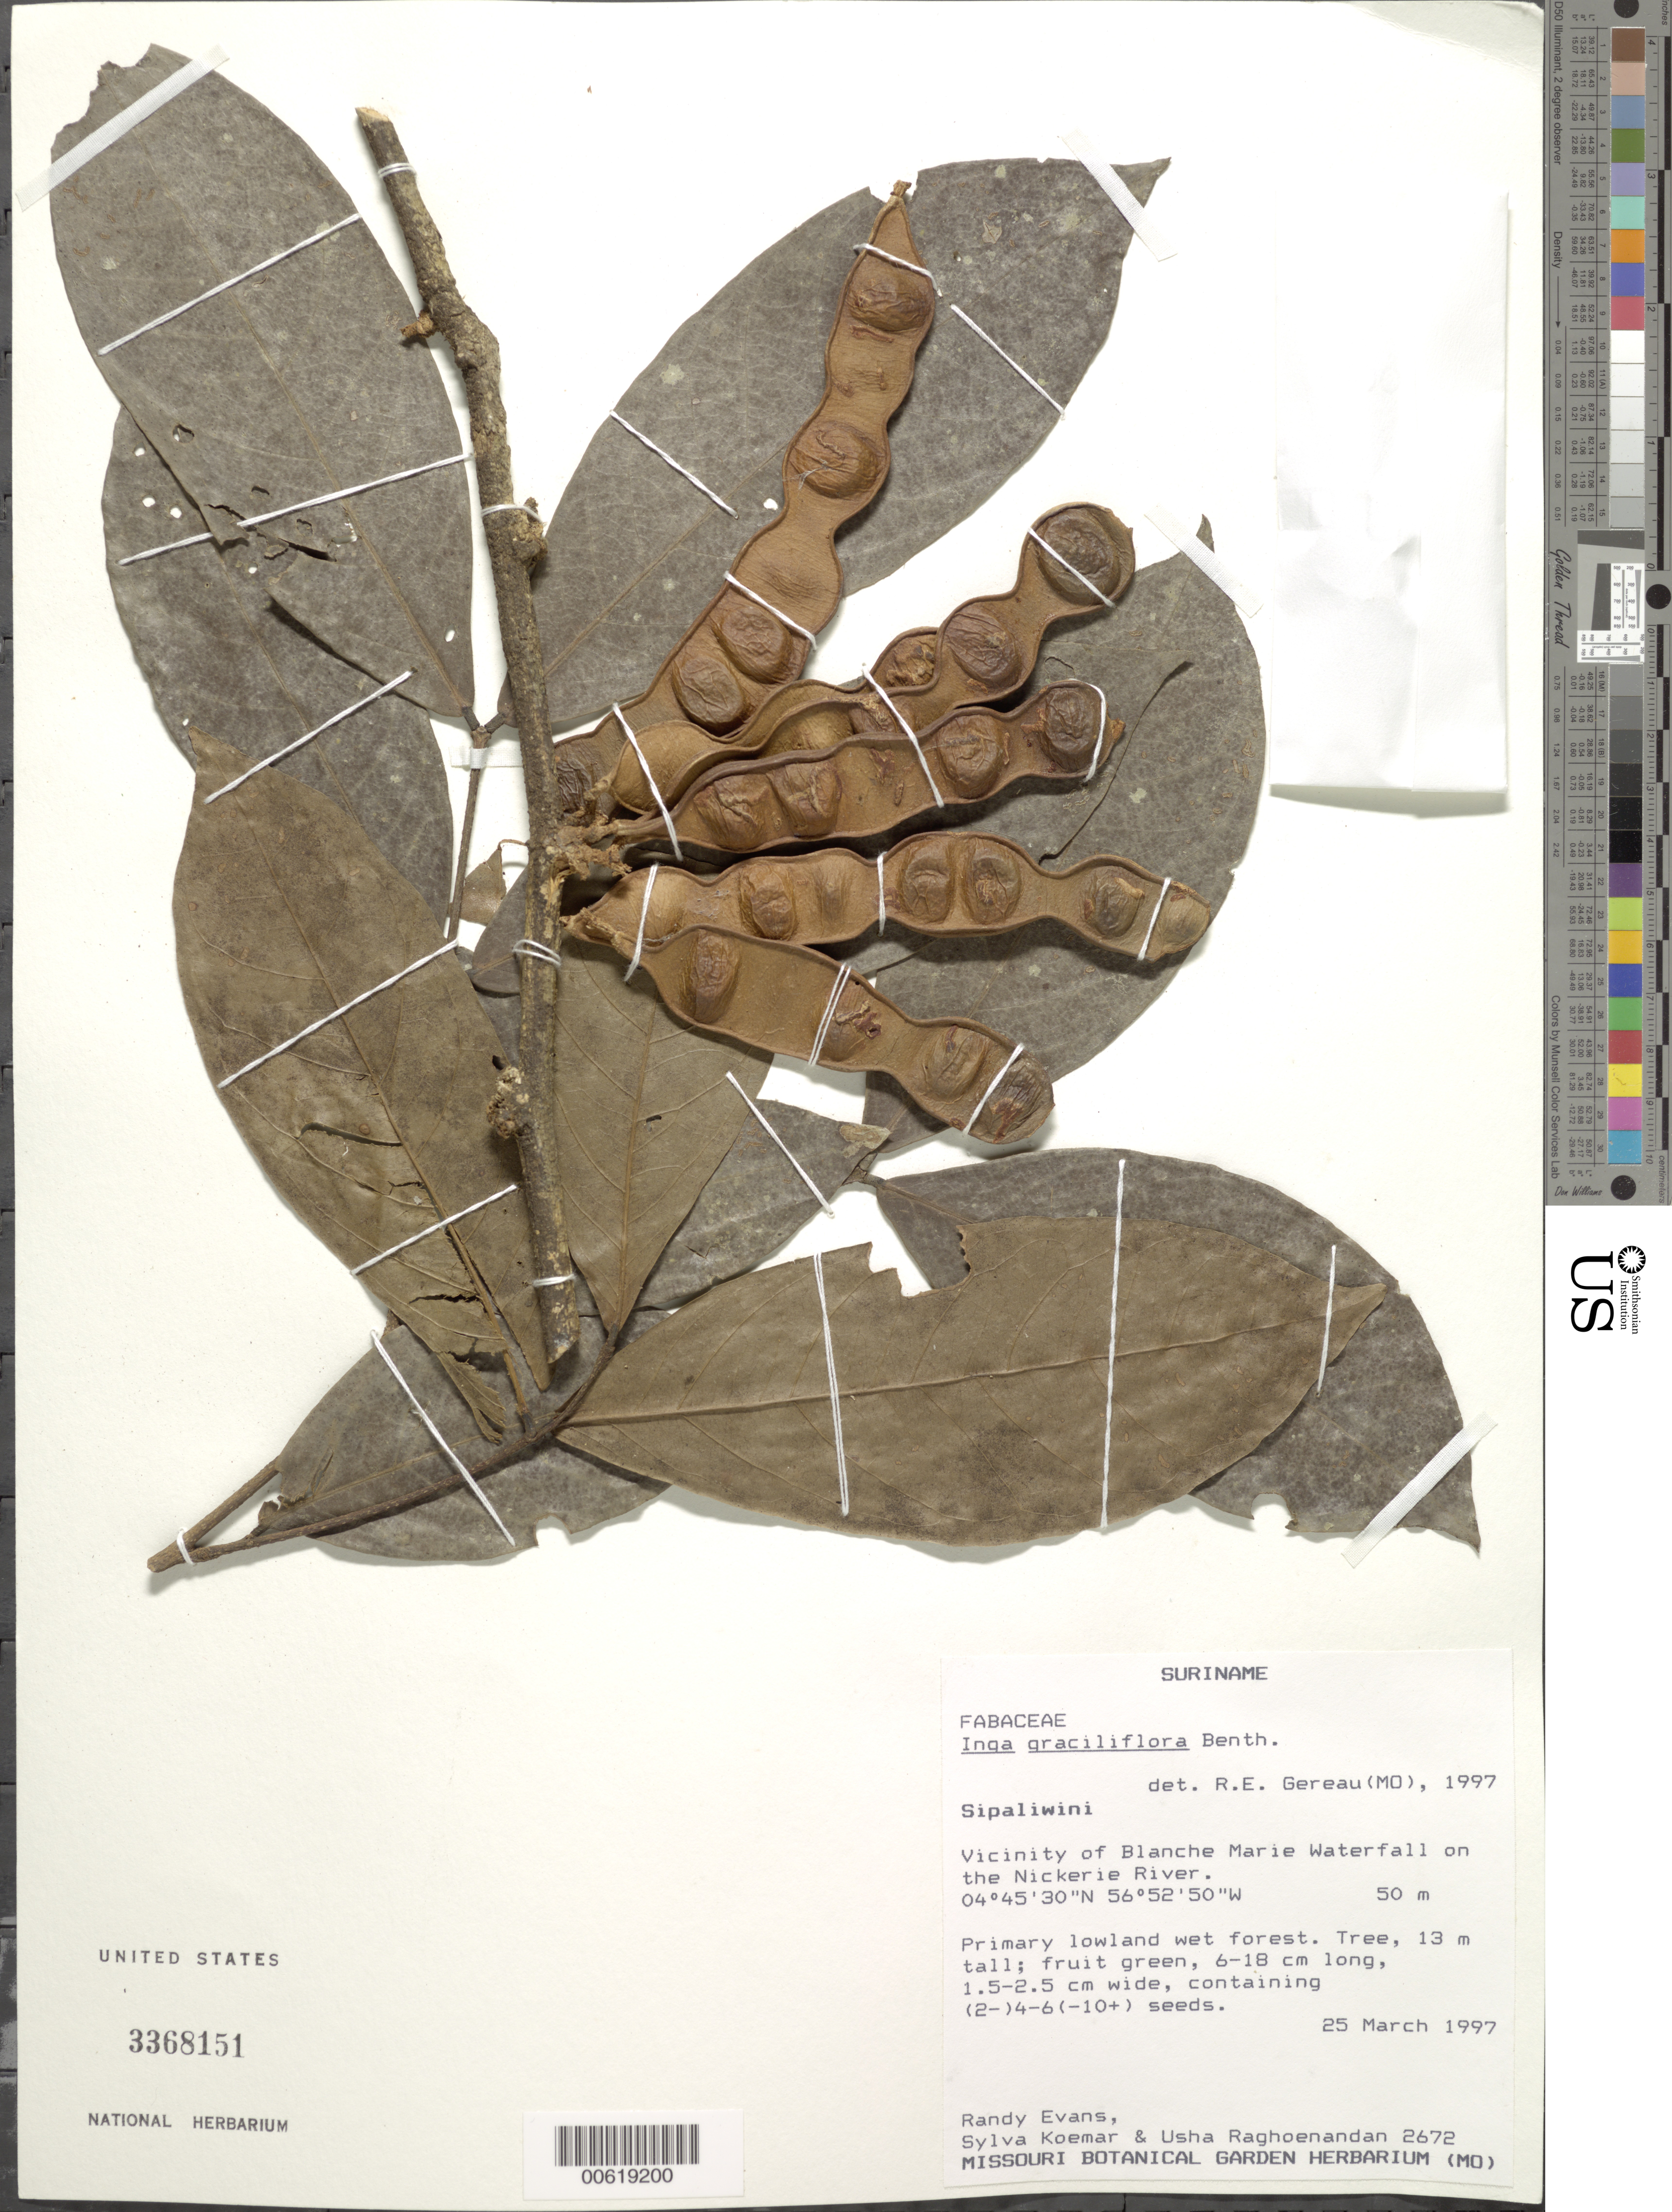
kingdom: Plantae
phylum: Tracheophyta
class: Magnoliopsida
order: Fabales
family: Fabaceae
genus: Inga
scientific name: Inga graciliflora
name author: Benth.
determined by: Gereau, R. E.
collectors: R. Evans, S. Koemar & U. Raghoenandan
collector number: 2672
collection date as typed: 25-Mar-97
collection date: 1997-03-25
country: Suriname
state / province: Sipaliwini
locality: Blanche Marie Waterfall, vic., on Nickerie R.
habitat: Primary lowland wet forest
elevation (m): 50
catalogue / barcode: US 3368151